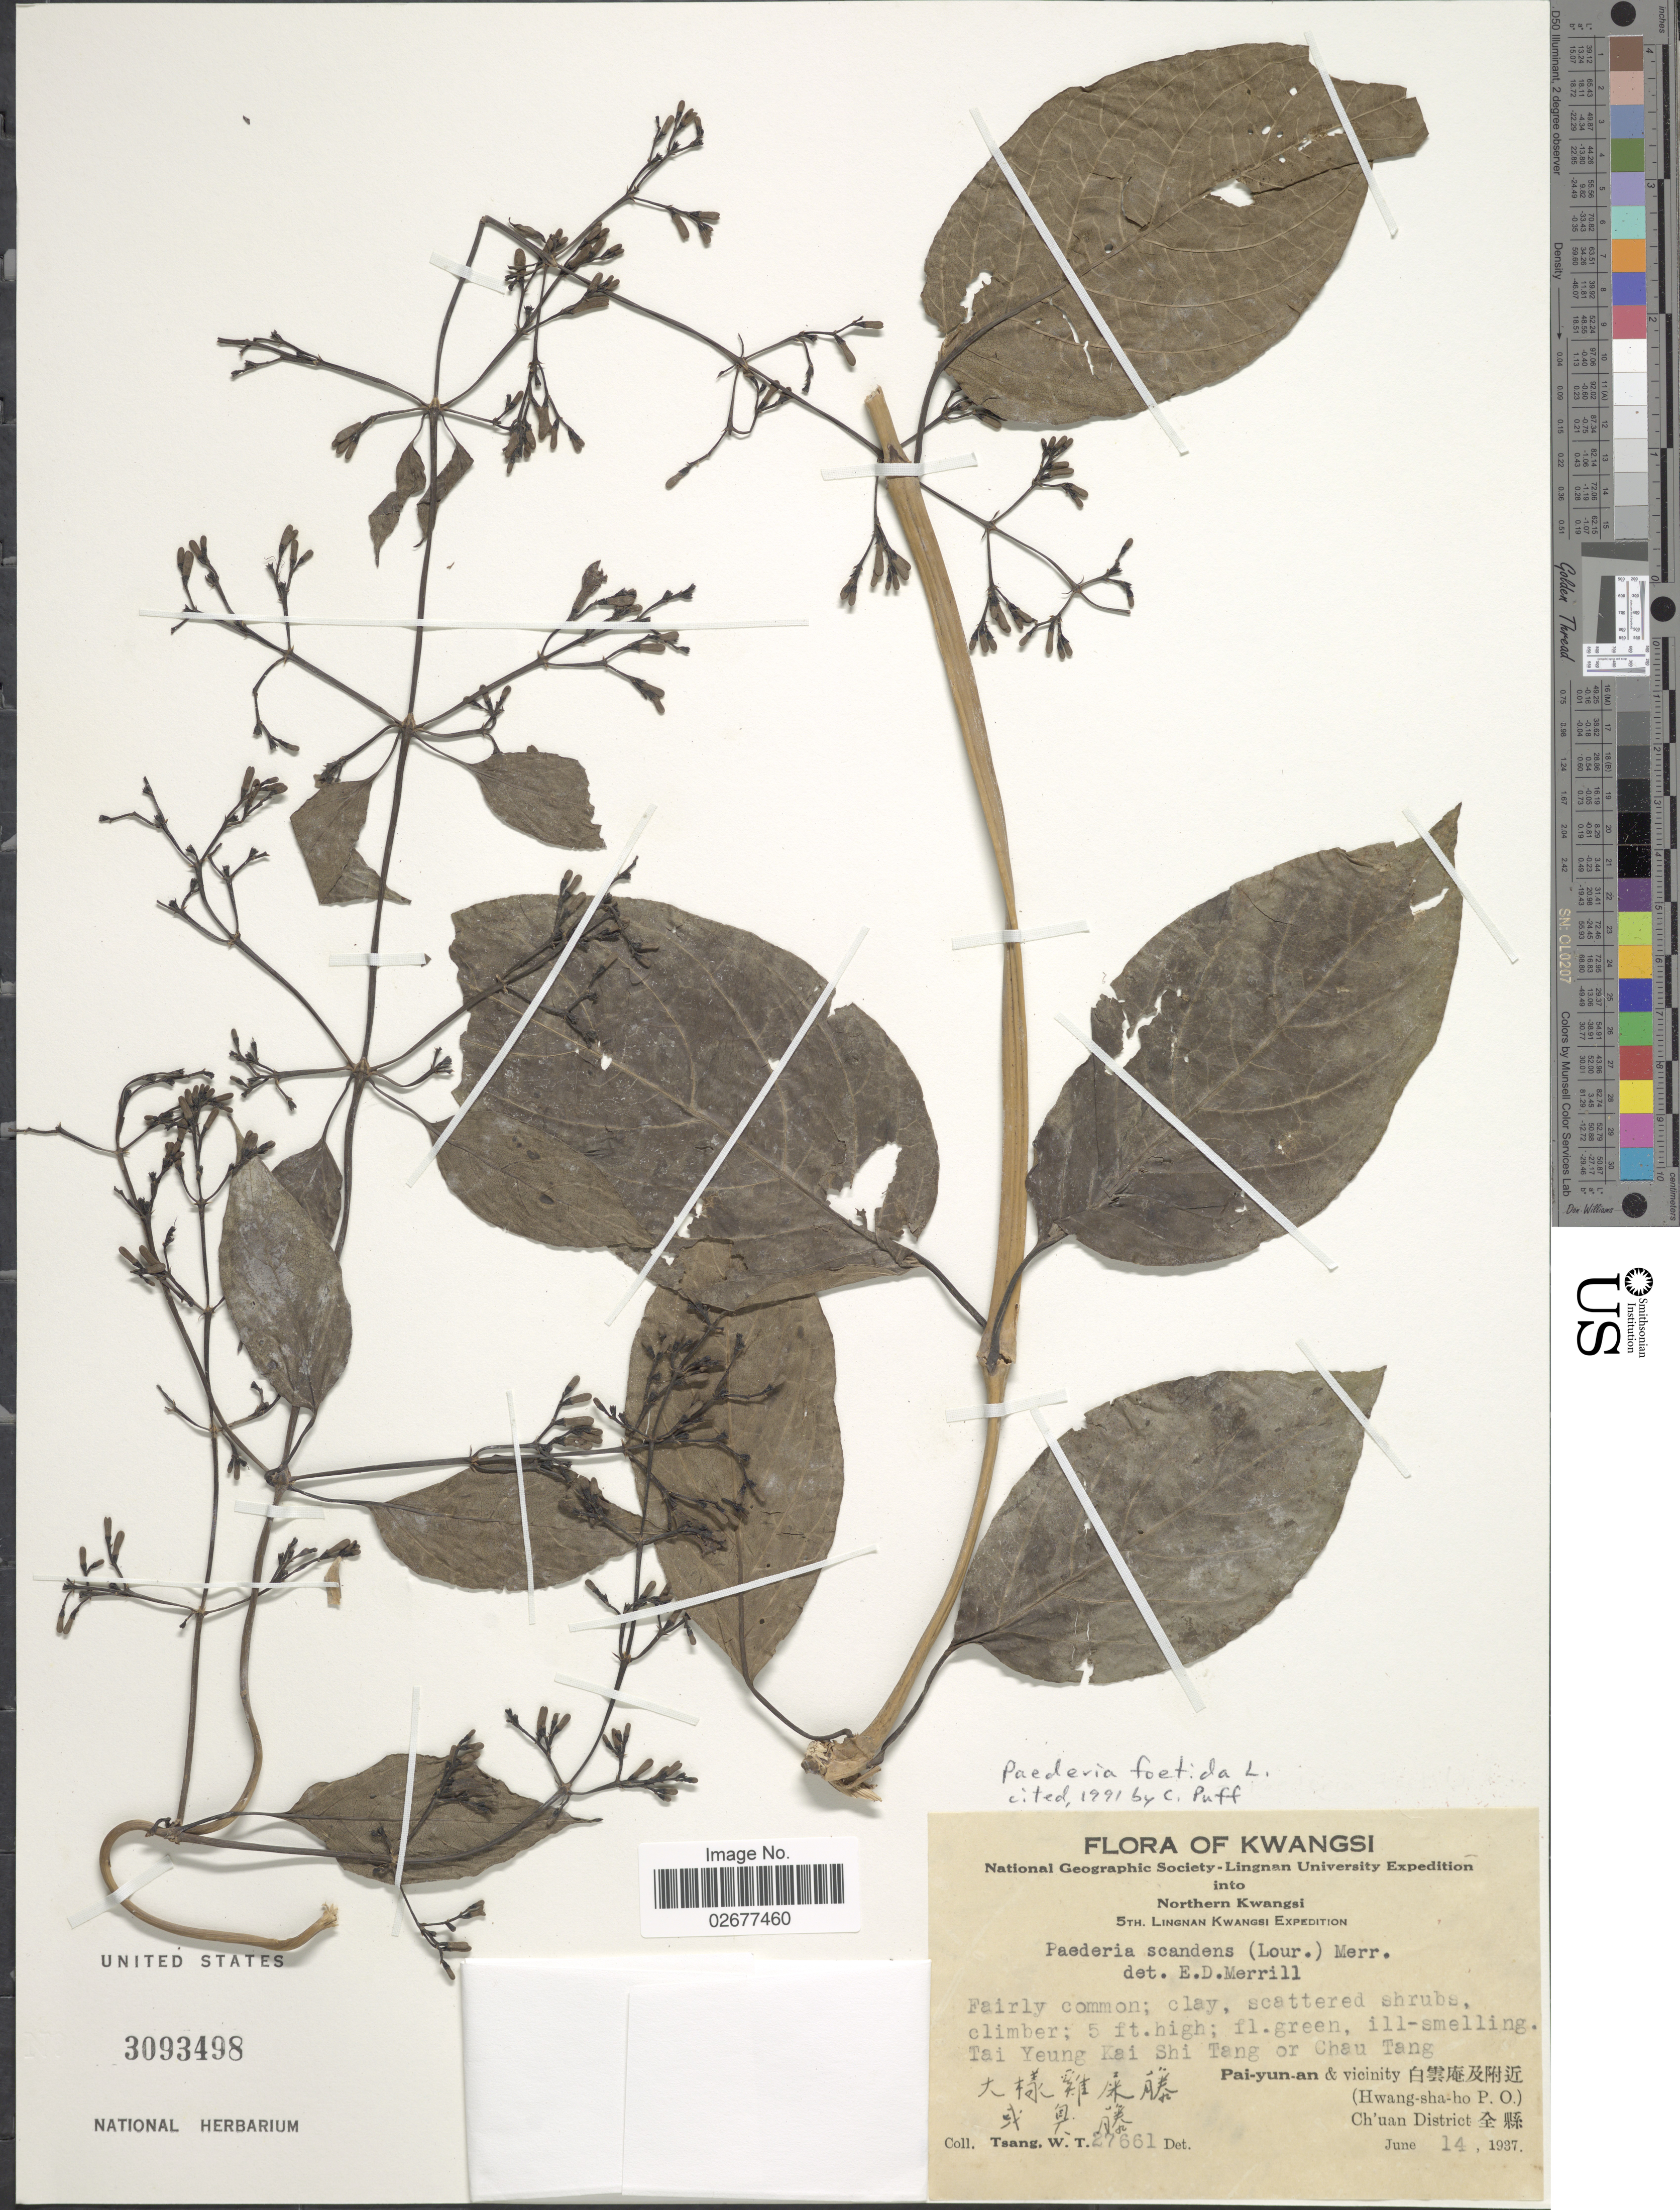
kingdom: Plantae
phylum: Tracheophyta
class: Magnoliopsida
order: Gentianales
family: Rubiaceae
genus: Paederia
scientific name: Paederia foetida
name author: L.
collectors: W. T. Tsang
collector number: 27661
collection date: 1937-06-14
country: China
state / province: Guangxi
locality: Kwangsi. Northern Kwangsi. Lingnan Kwangsi. Tai Yeung Kai Shi Tang or Chau Tang. Pai-yun-an & vicinity. (Hwang-sha-ho P.O.). Ch'uan District.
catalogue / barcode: US 3093498